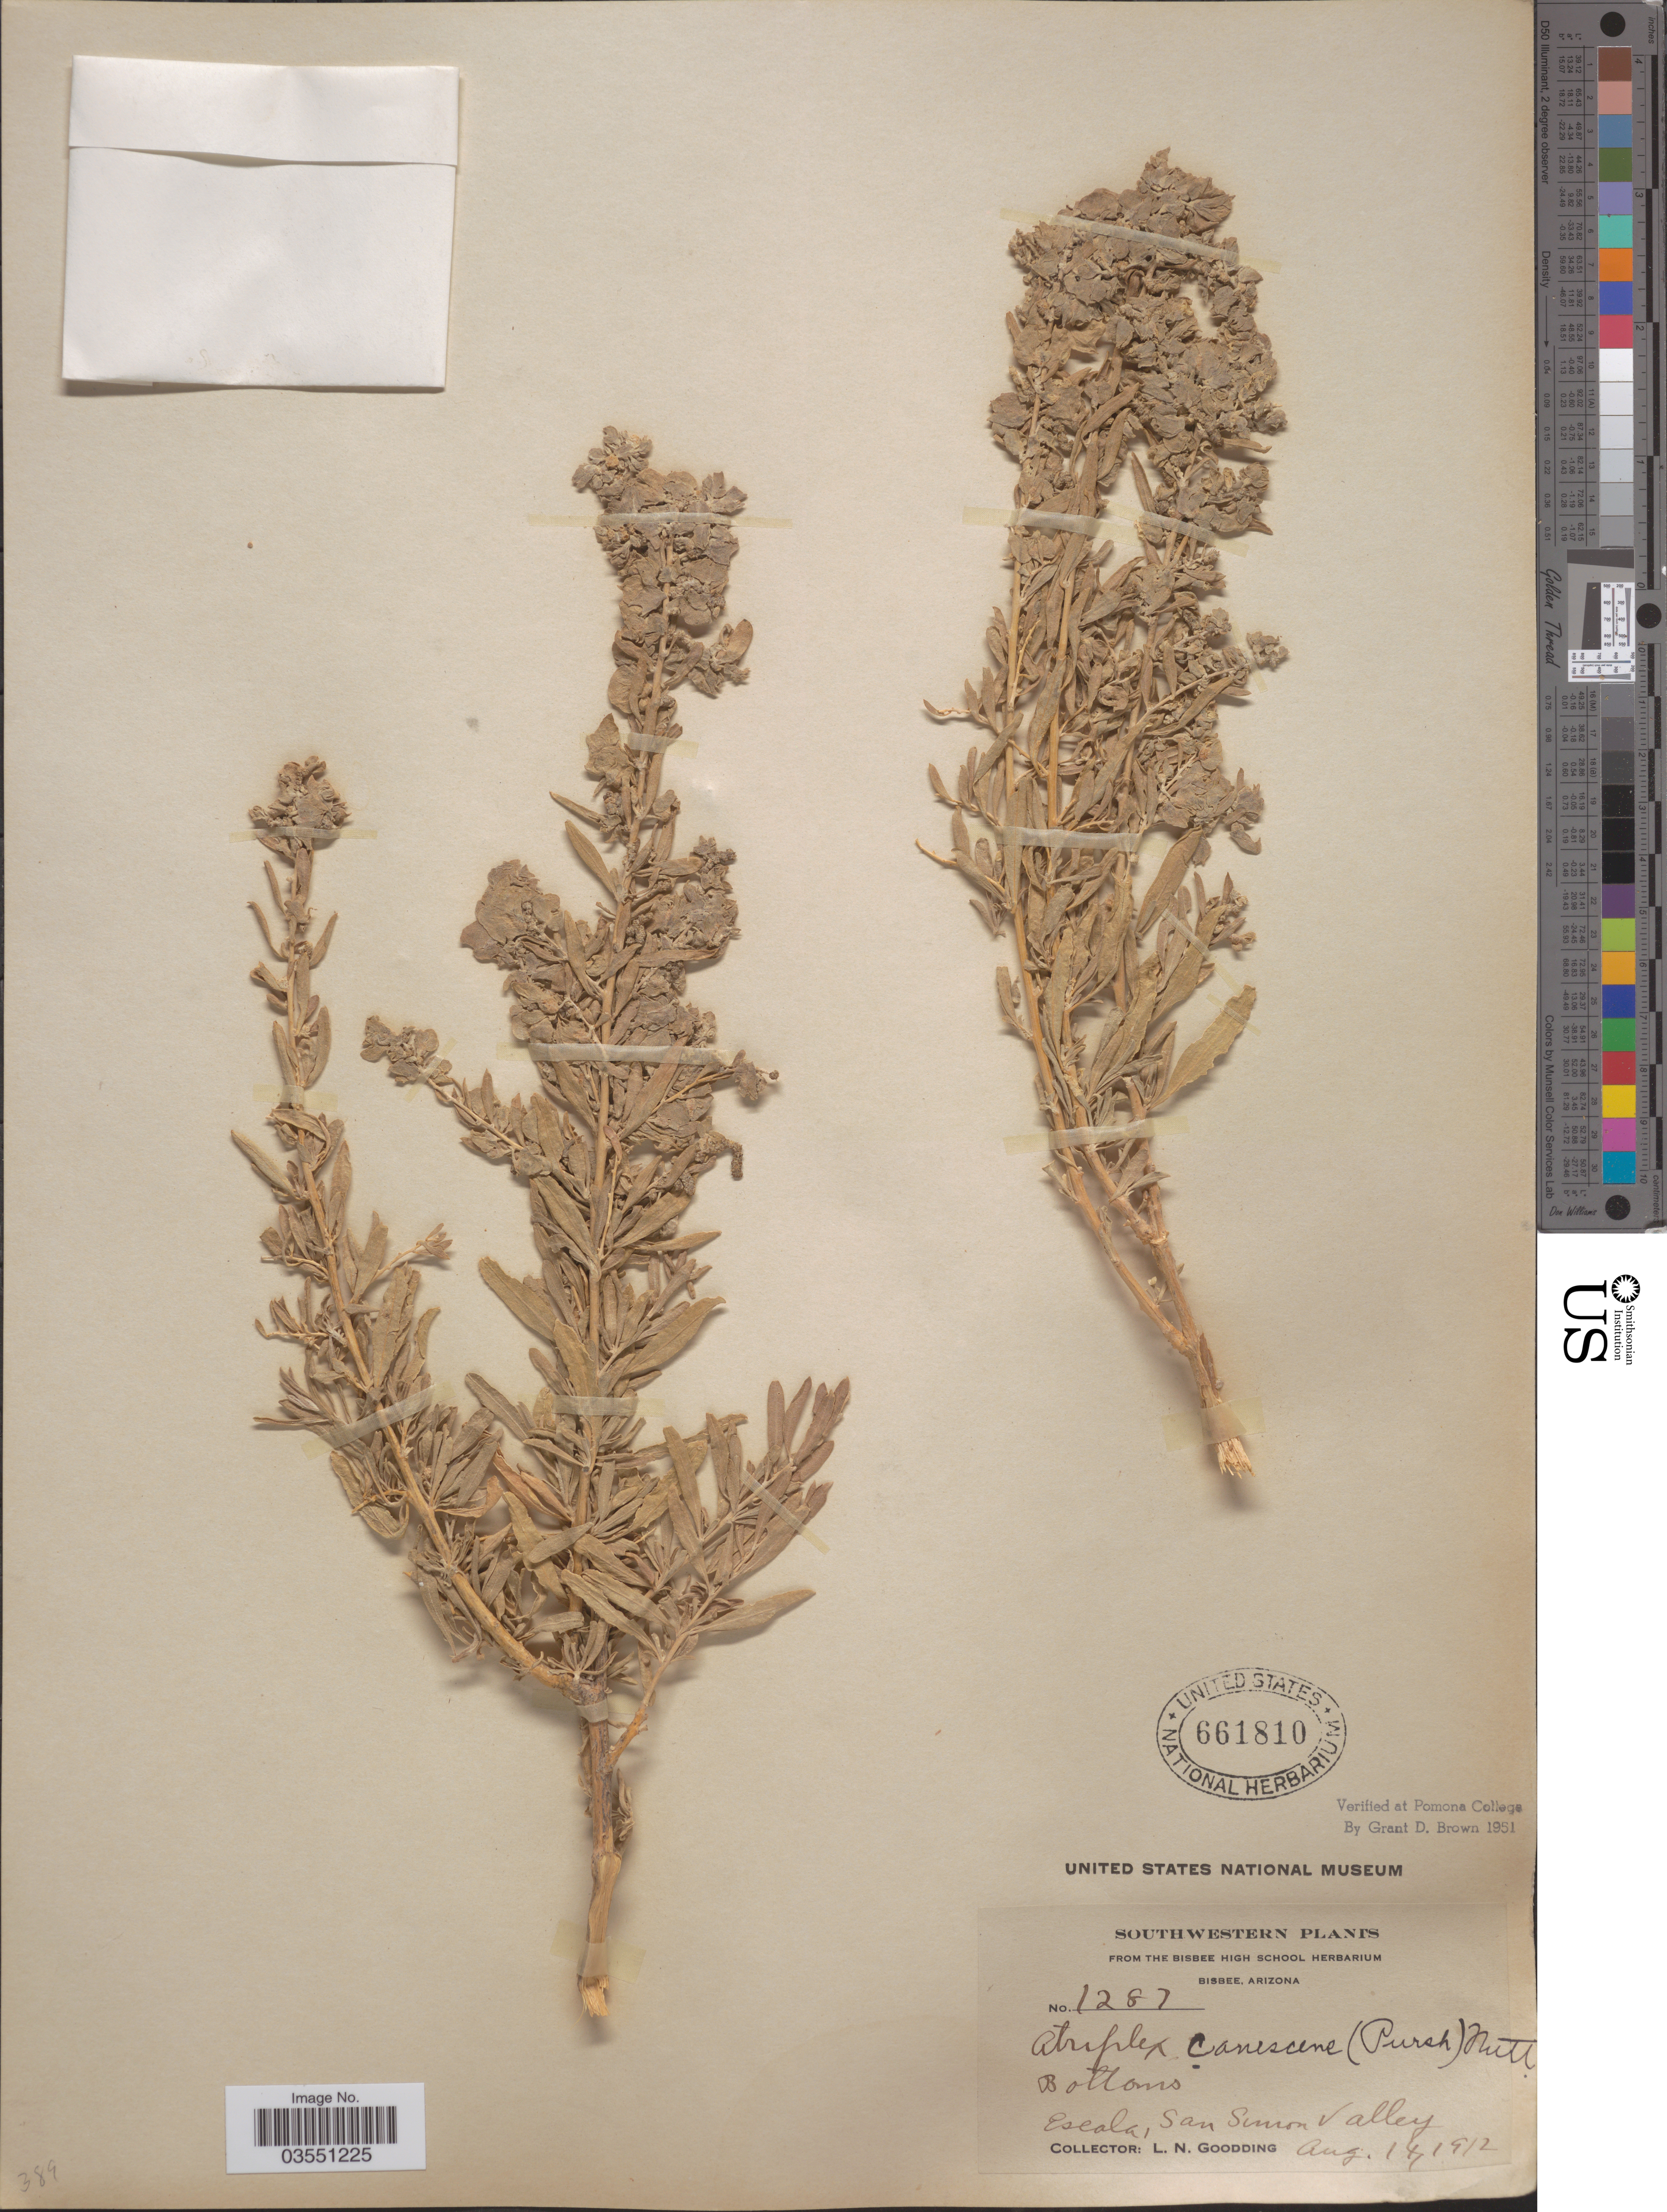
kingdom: Plantae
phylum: Tracheophyta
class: Magnoliopsida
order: Caryophyllales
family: Amaranthaceae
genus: Atriplex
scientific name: Atriplex canescens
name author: (Pursh) Nutt.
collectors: L. N. Goodding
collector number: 1287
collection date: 1912-08-18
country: United States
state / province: Arizona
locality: Southwestern. Escala, San Simon Valley.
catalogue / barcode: US 661810